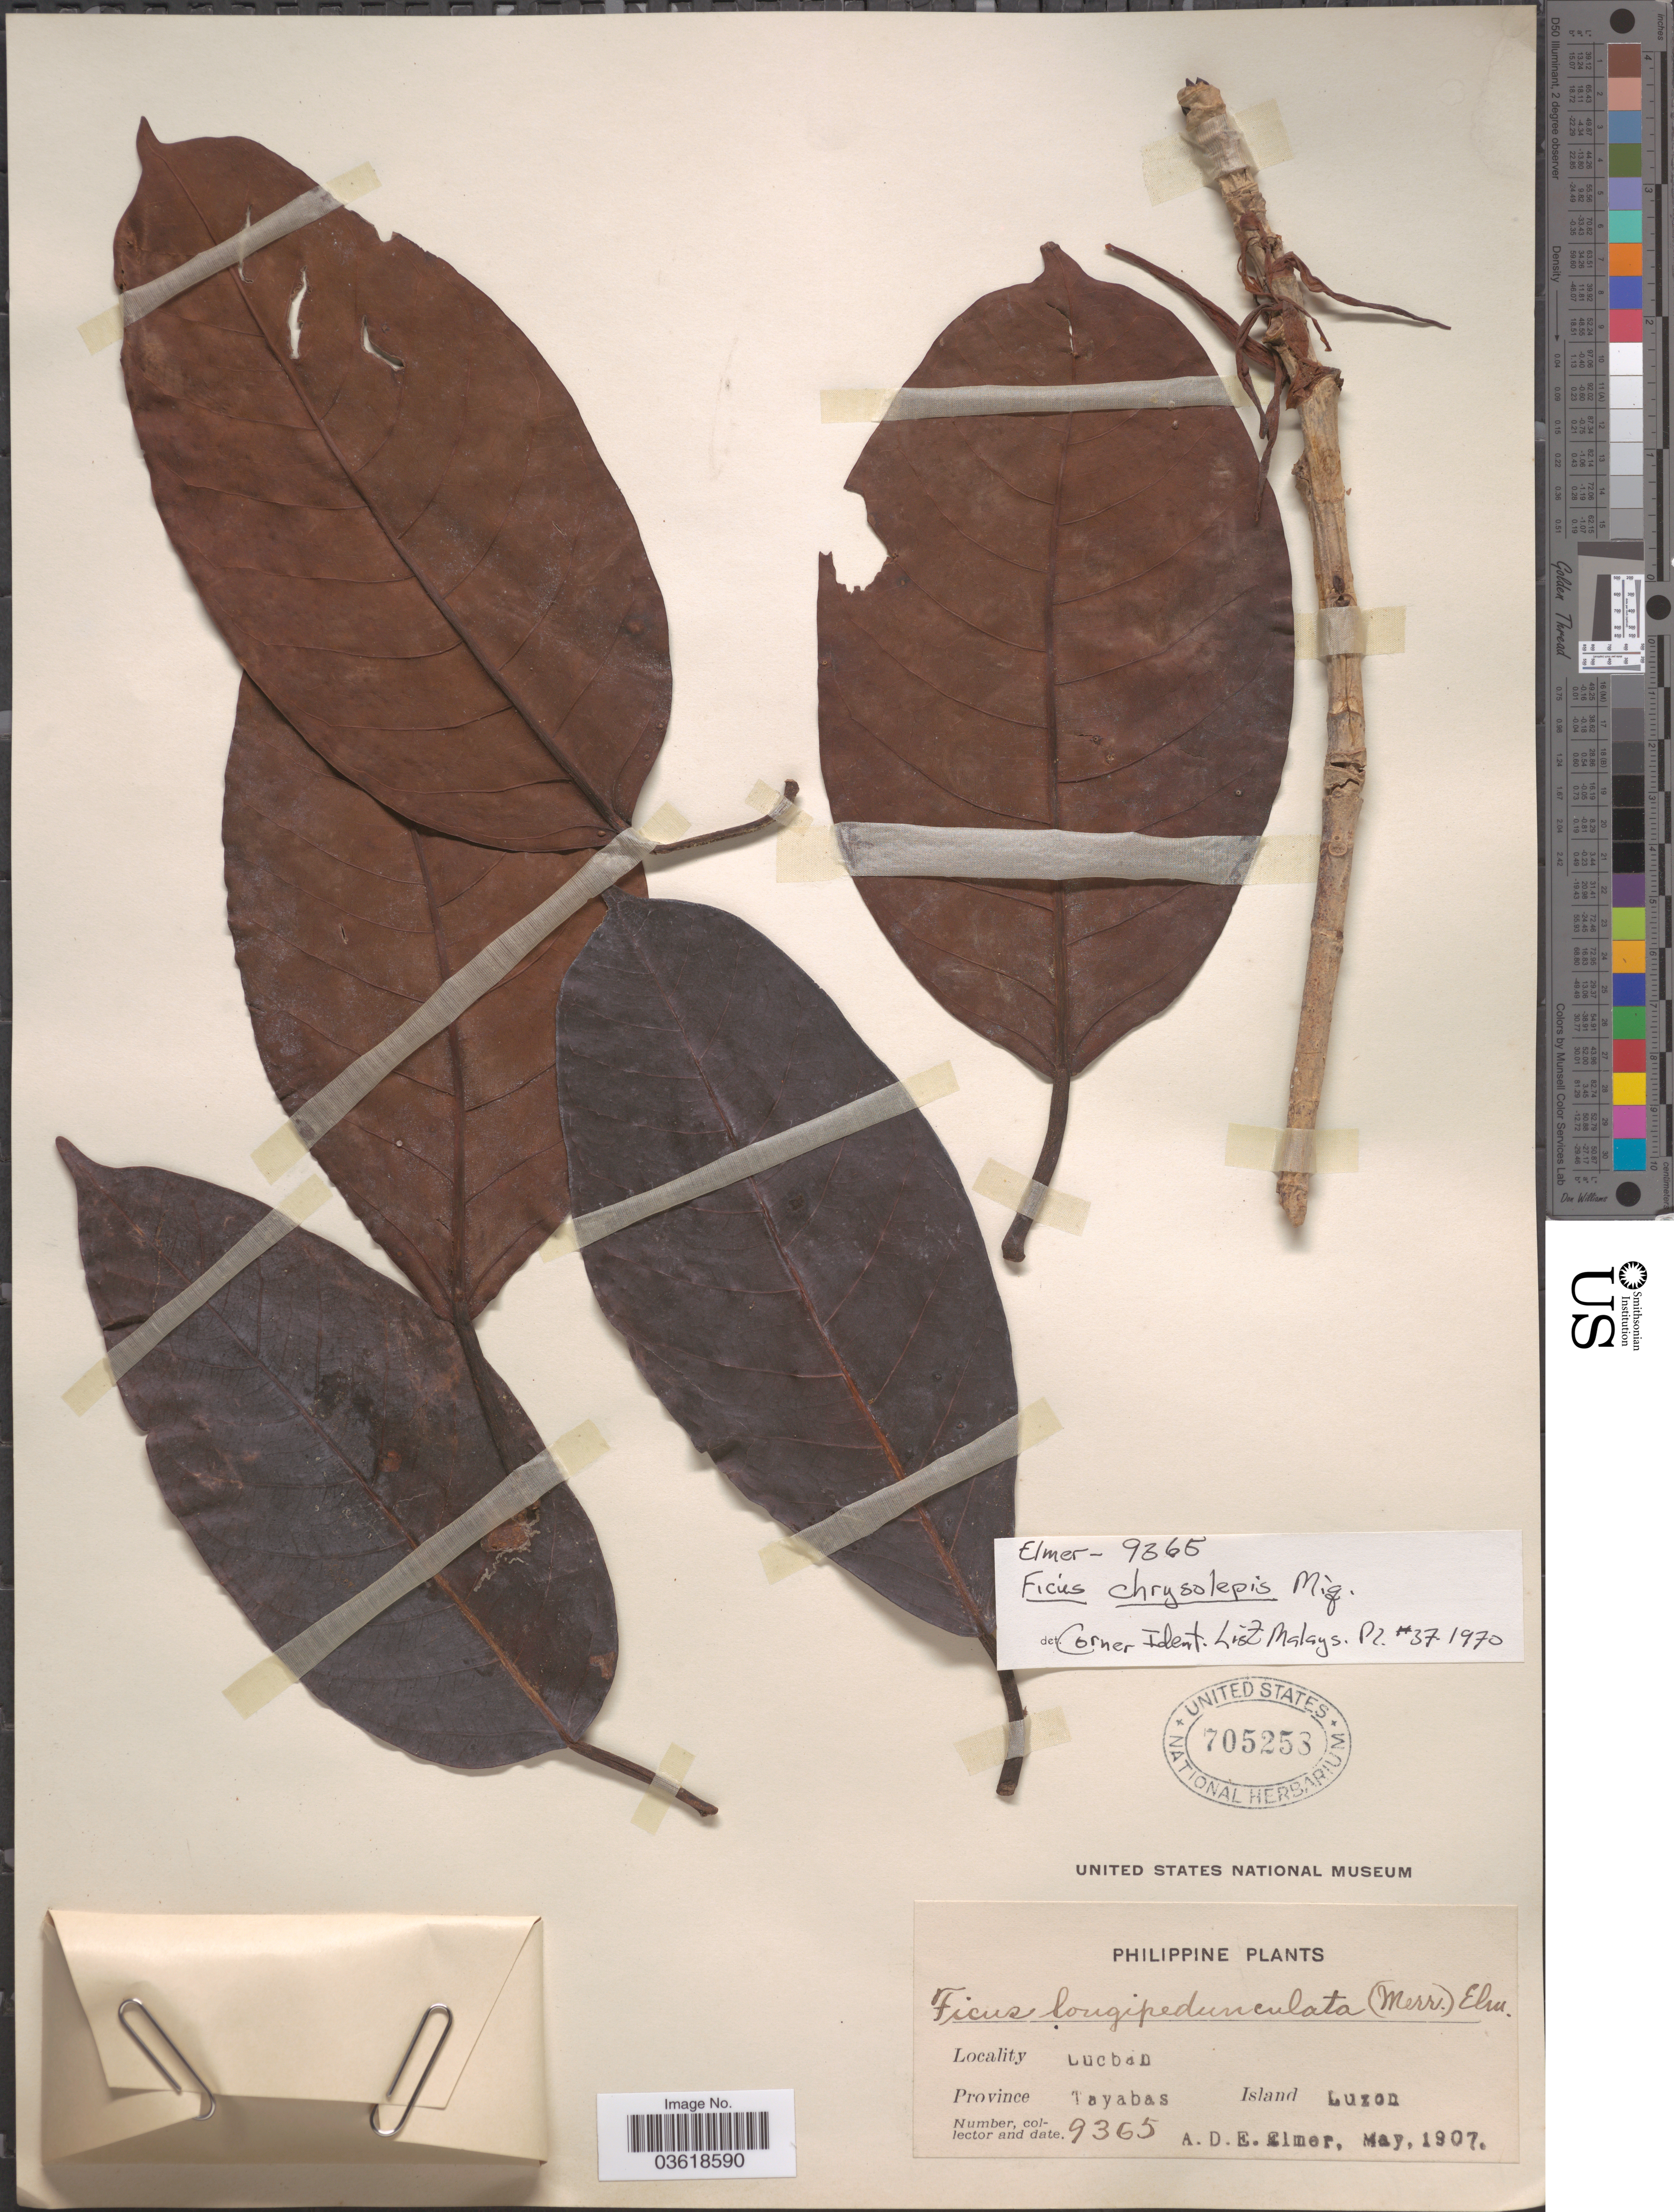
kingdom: Plantae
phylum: Tracheophyta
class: Magnoliopsida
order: Rosales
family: Moraceae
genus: Ficus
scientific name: Ficus chrysolepis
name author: Miq.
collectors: A. D. E. Elmer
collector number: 9365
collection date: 1907-05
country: Philippines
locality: Lucban. Province Tayabas. Island Luzon.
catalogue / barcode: US 705253